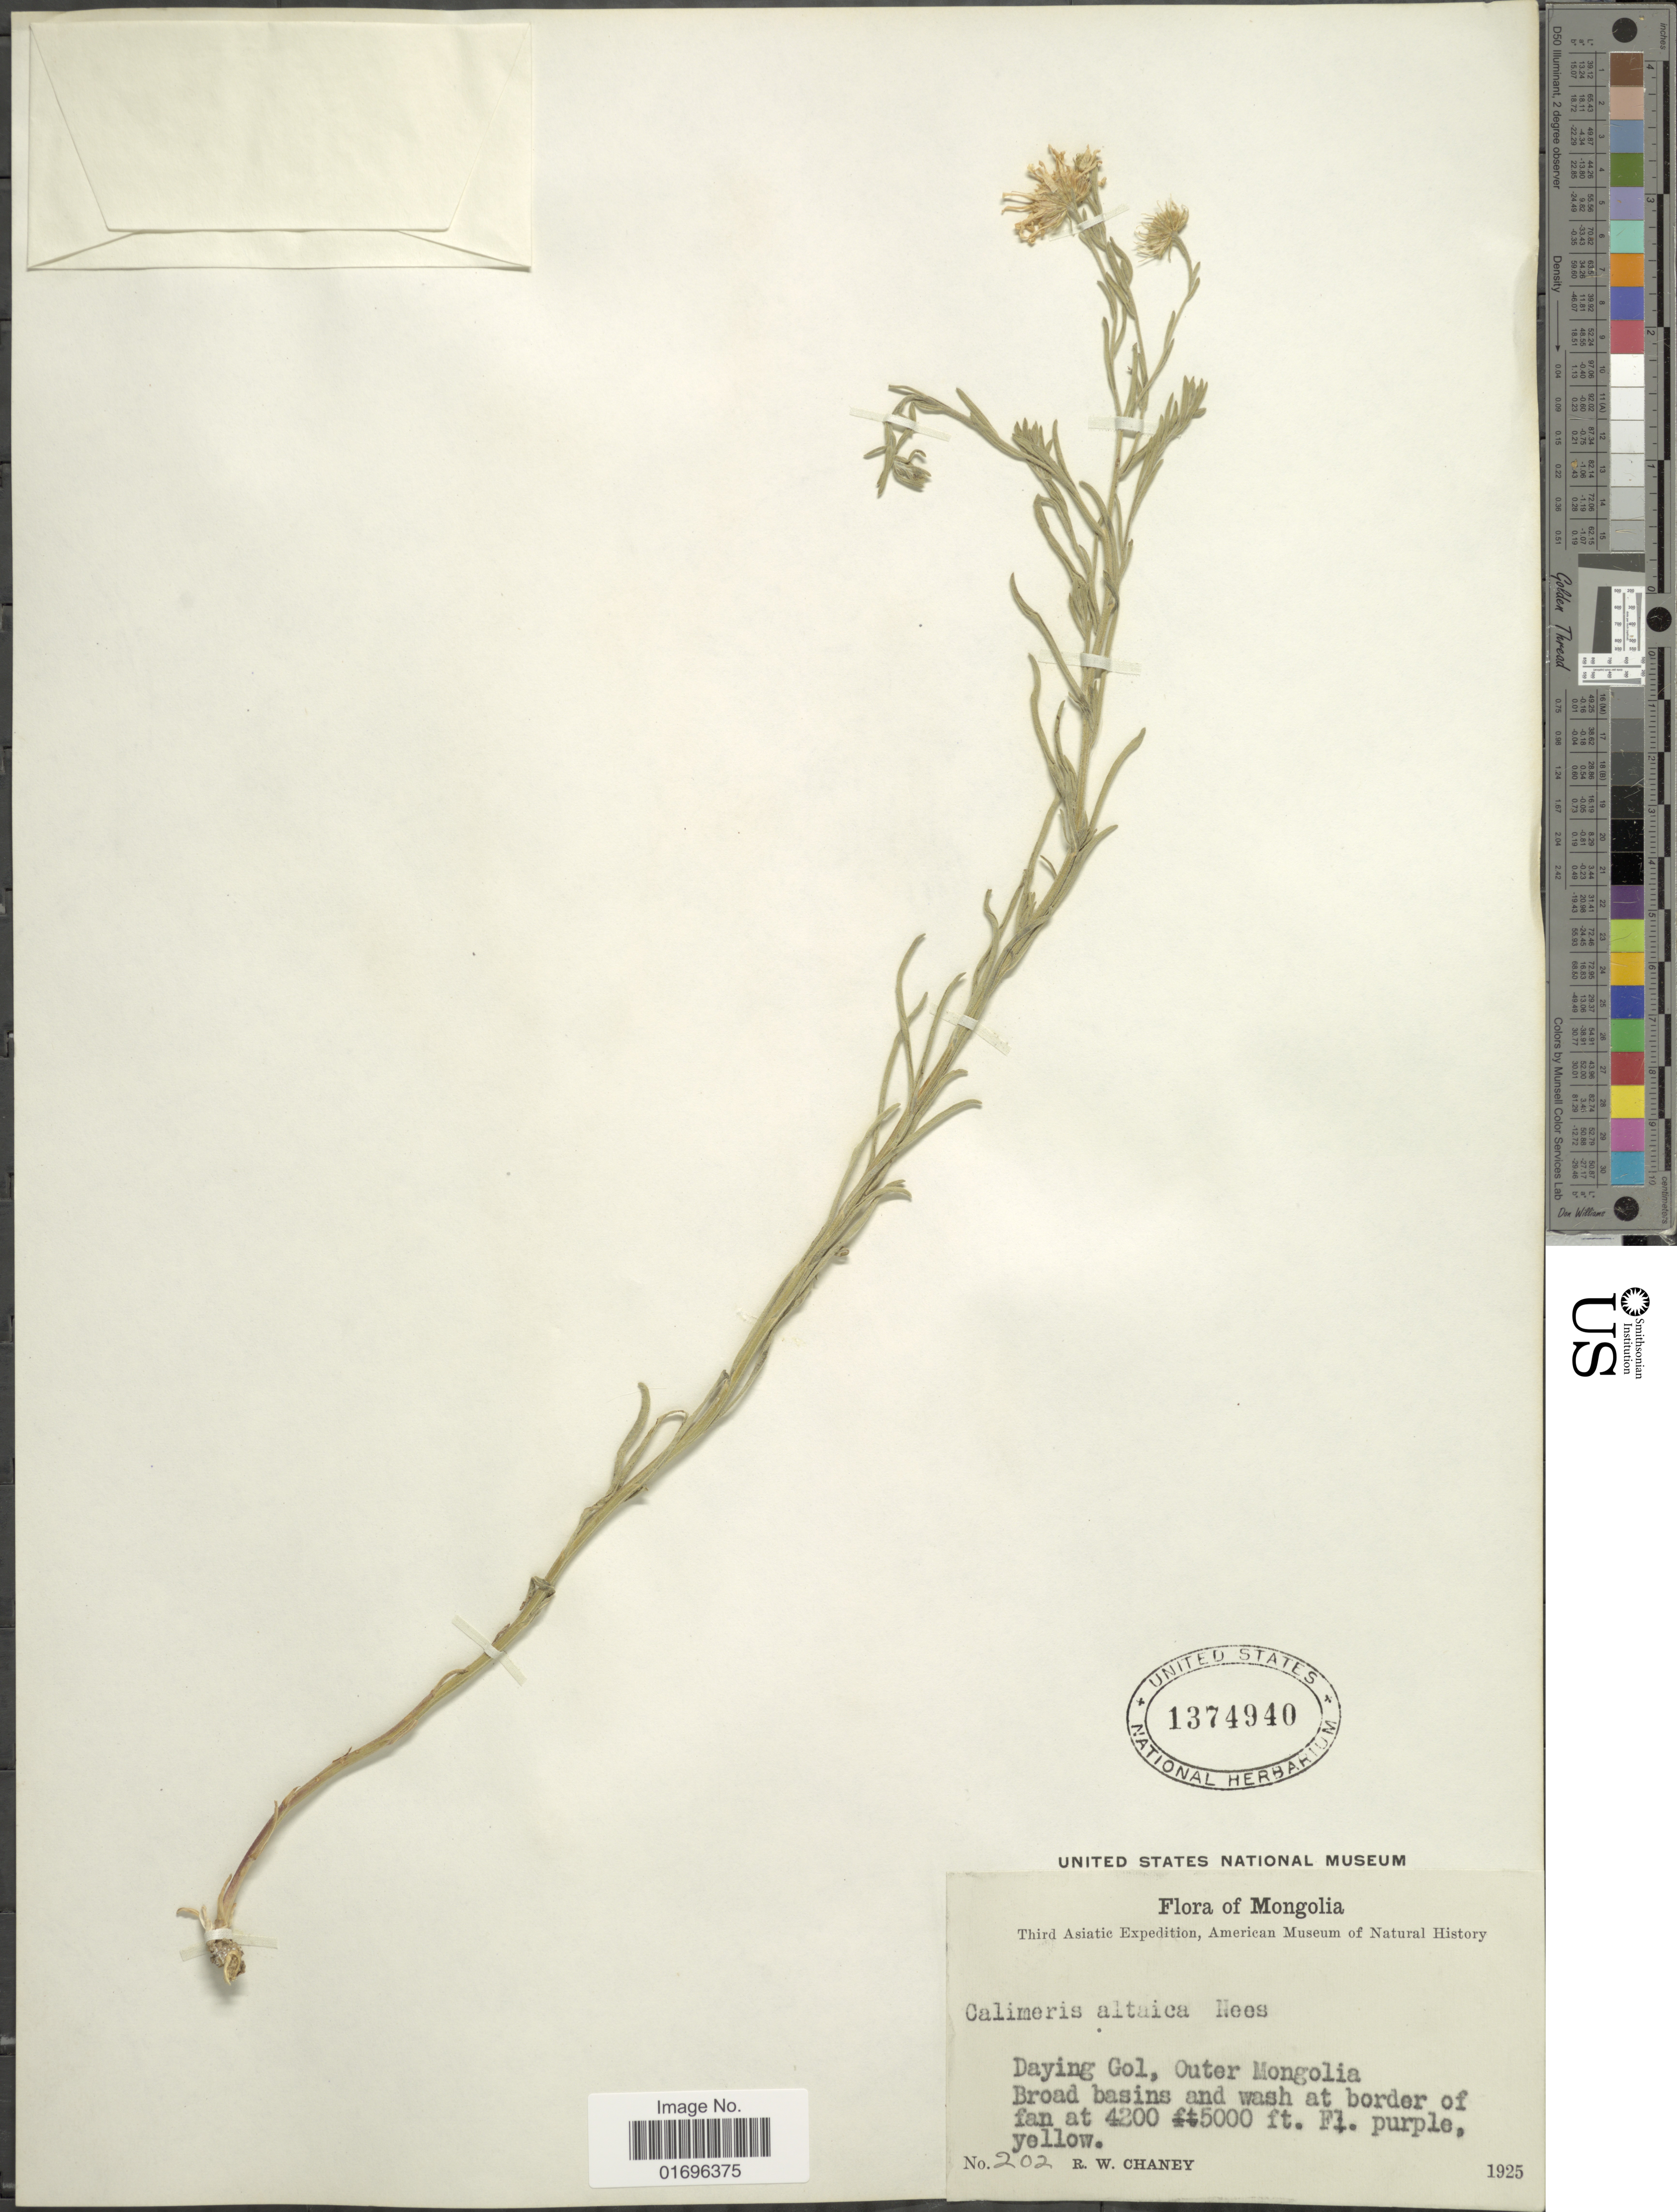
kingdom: Plantae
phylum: Tracheophyta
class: Magnoliopsida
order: Asterales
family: Asteraceae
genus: Aster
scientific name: Aster altaicus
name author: Willd.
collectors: R. Chaney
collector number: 202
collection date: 1925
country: Mongolia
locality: Daying Gol, Outer Mongolia. Broad basins and wash at border of fan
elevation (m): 1280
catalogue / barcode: US 1374940